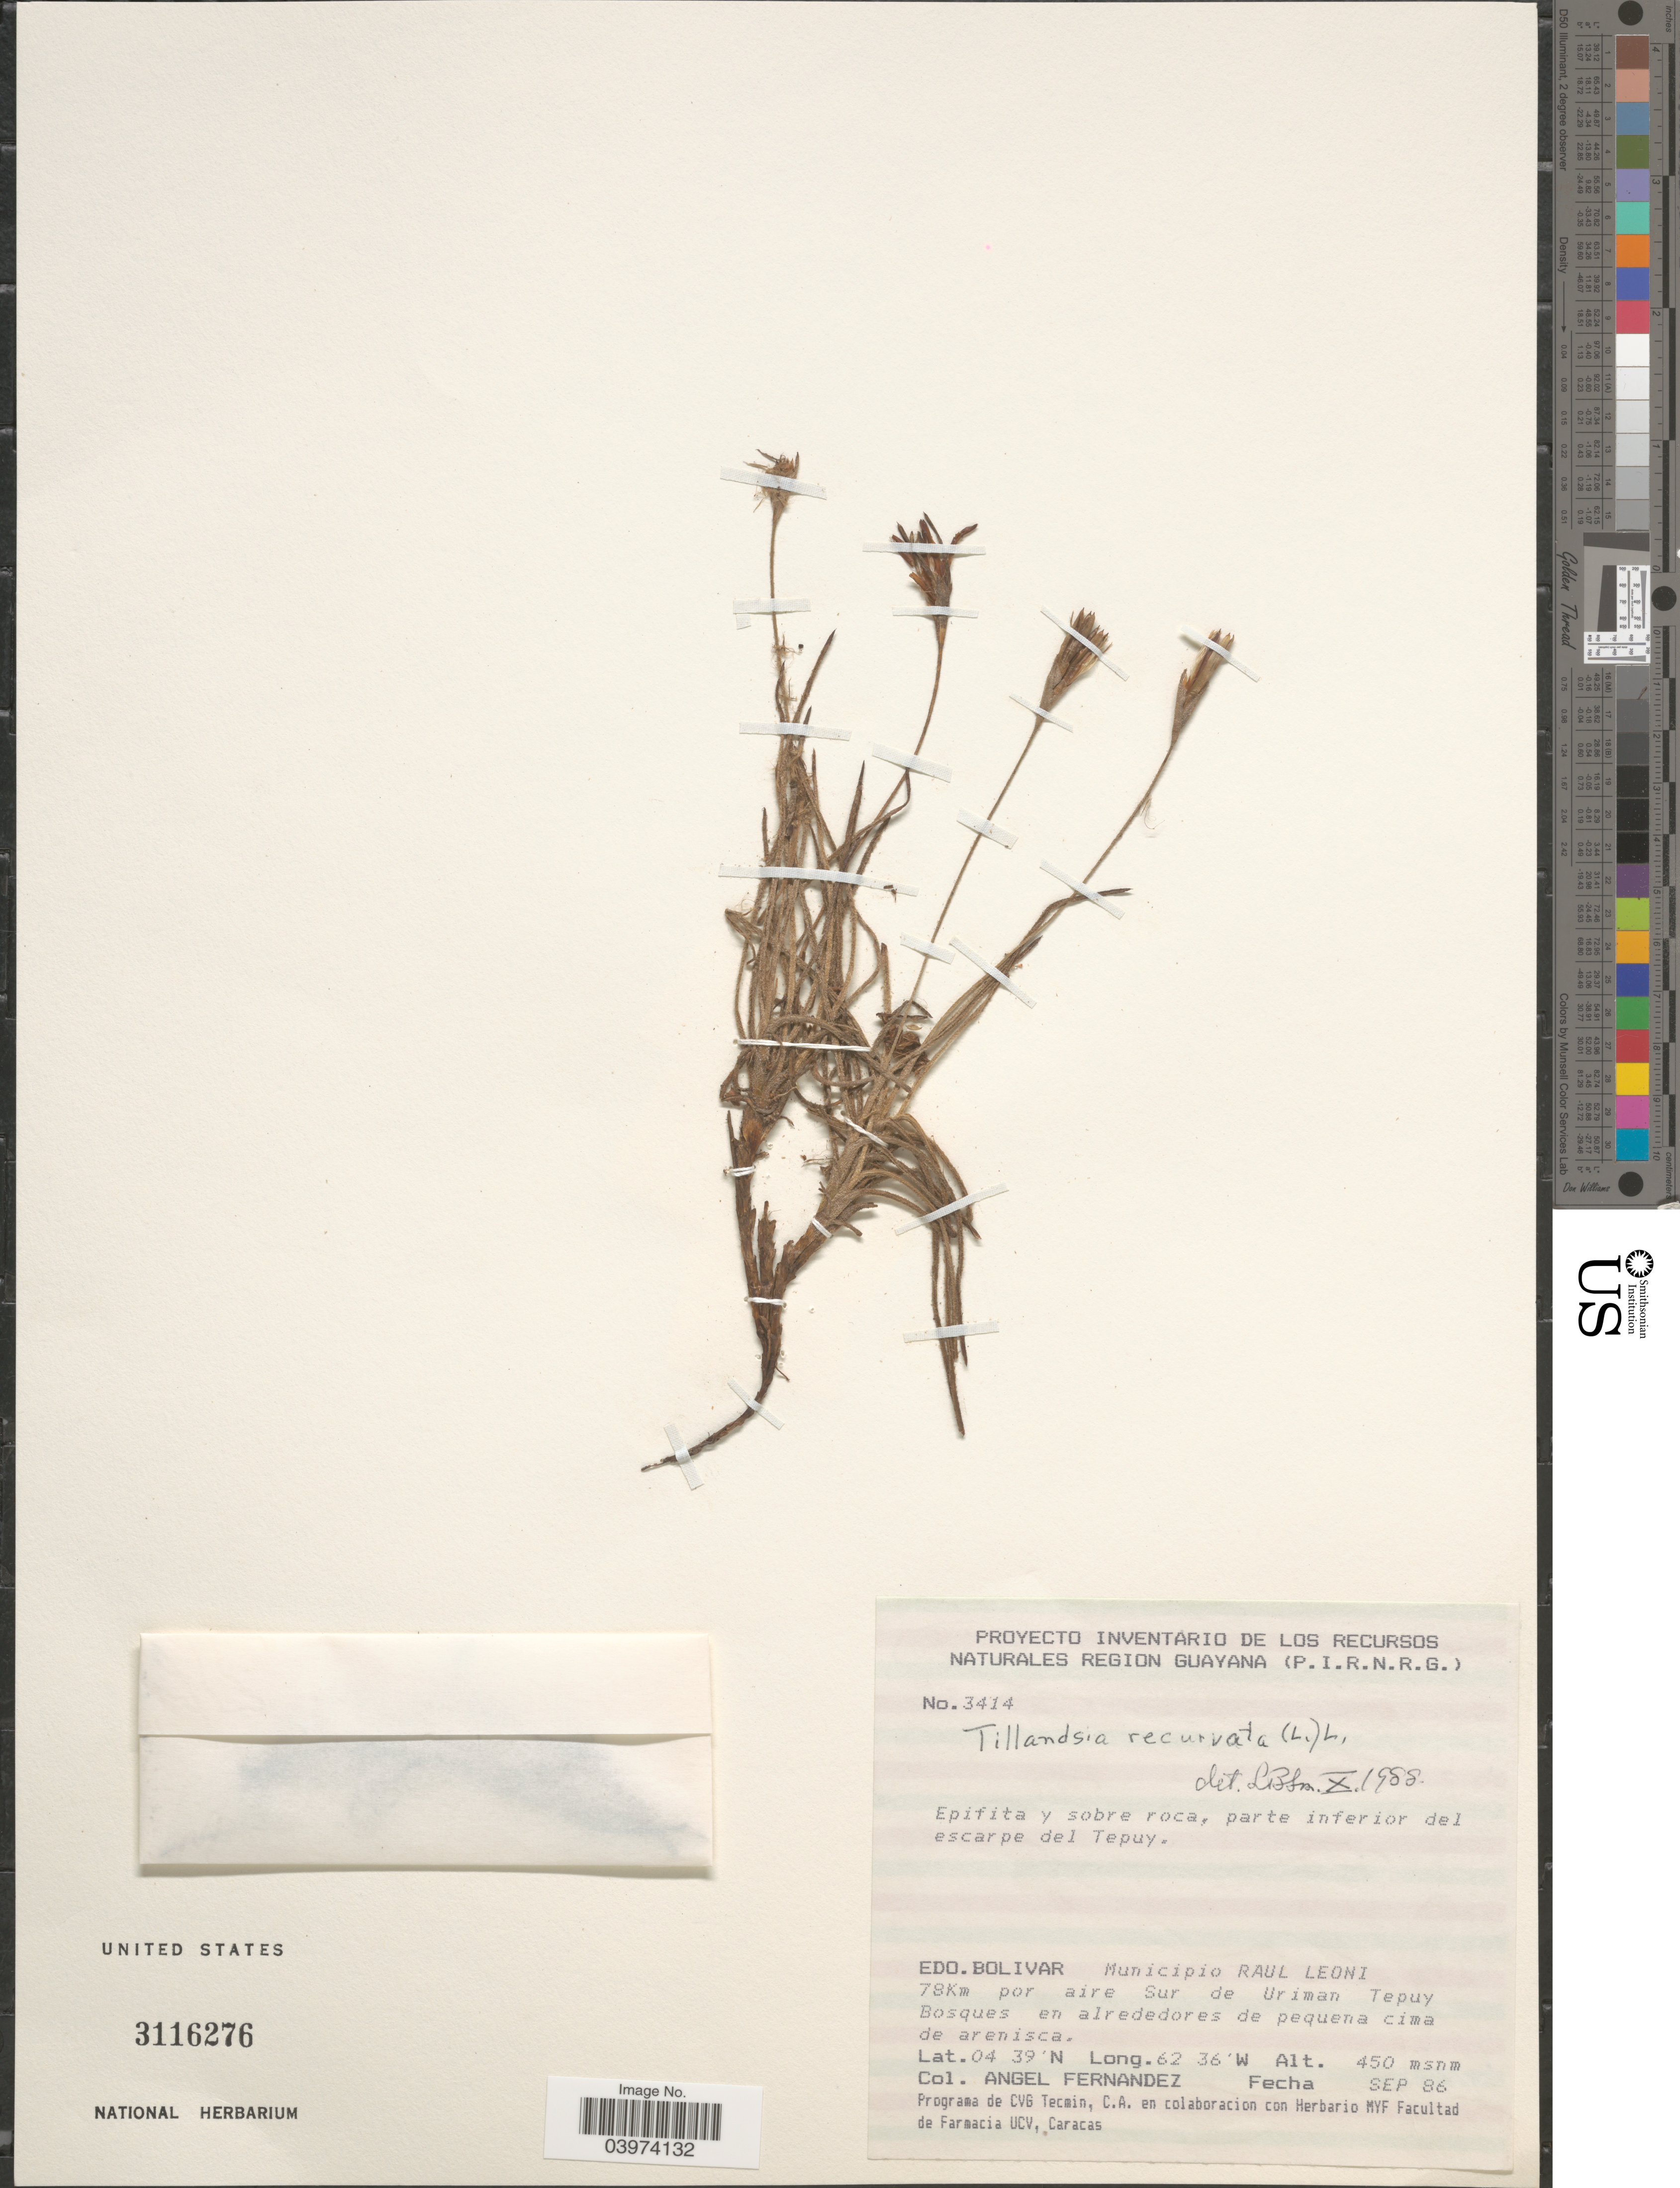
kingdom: Plantae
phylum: Tracheophyta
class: Liliopsida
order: Poales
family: Bromeliaceae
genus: Tillandsia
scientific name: Tillandsia recurvata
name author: L.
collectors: Á. Fernández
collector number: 3414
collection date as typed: Transcribed d/m/y: /9/86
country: Venezuela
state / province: Bolívar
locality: Epifita y sobre roca, parte inferior del escarpe del Tepuy. Edo. Bolivar. Municipio Raul Leoni. 78Km por aire Sur de Uriman Tepuy.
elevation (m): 450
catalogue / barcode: US 3116276